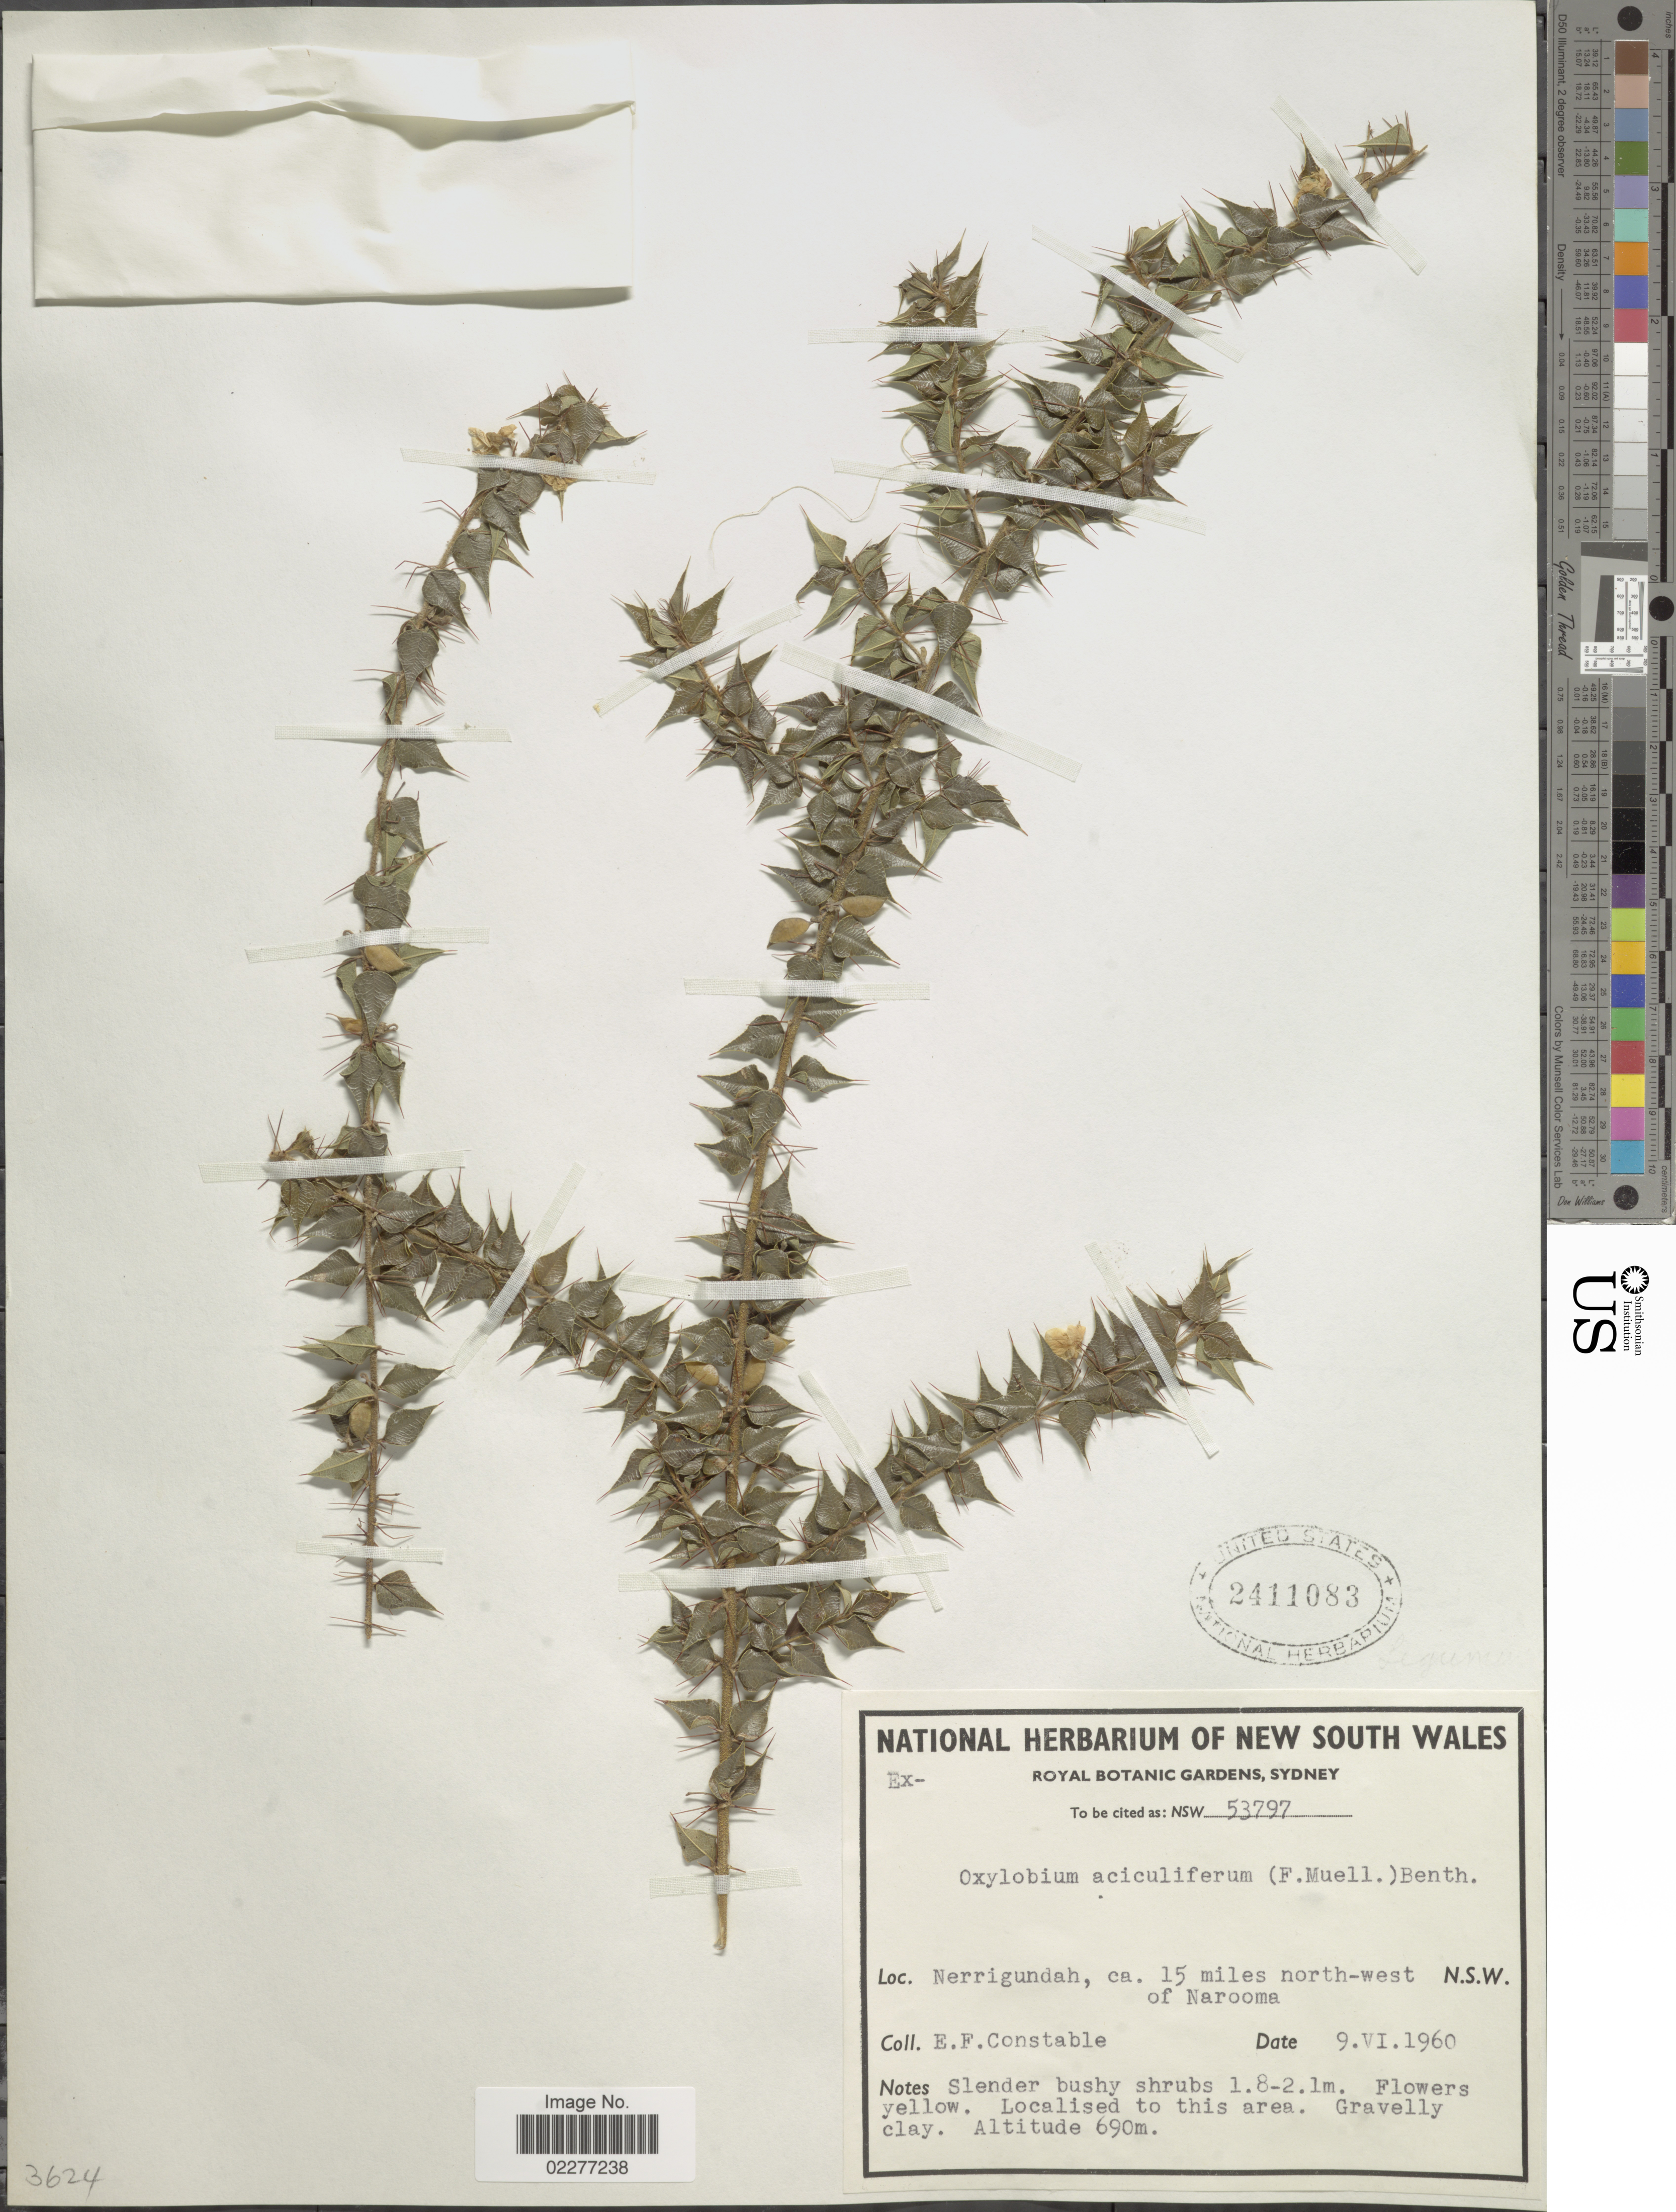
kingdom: Plantae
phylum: Tracheophyta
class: Magnoliopsida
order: Fabales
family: Fabaceae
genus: Oxylobium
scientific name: Oxylobium aciculiferum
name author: (F. Muell.) Benth.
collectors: E. F. Constable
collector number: NSW 53797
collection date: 1960-06-09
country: Australia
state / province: New South Wales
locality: Nerrigundah, ca 15 miles north-west of Narooma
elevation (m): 690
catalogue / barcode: US 2411083